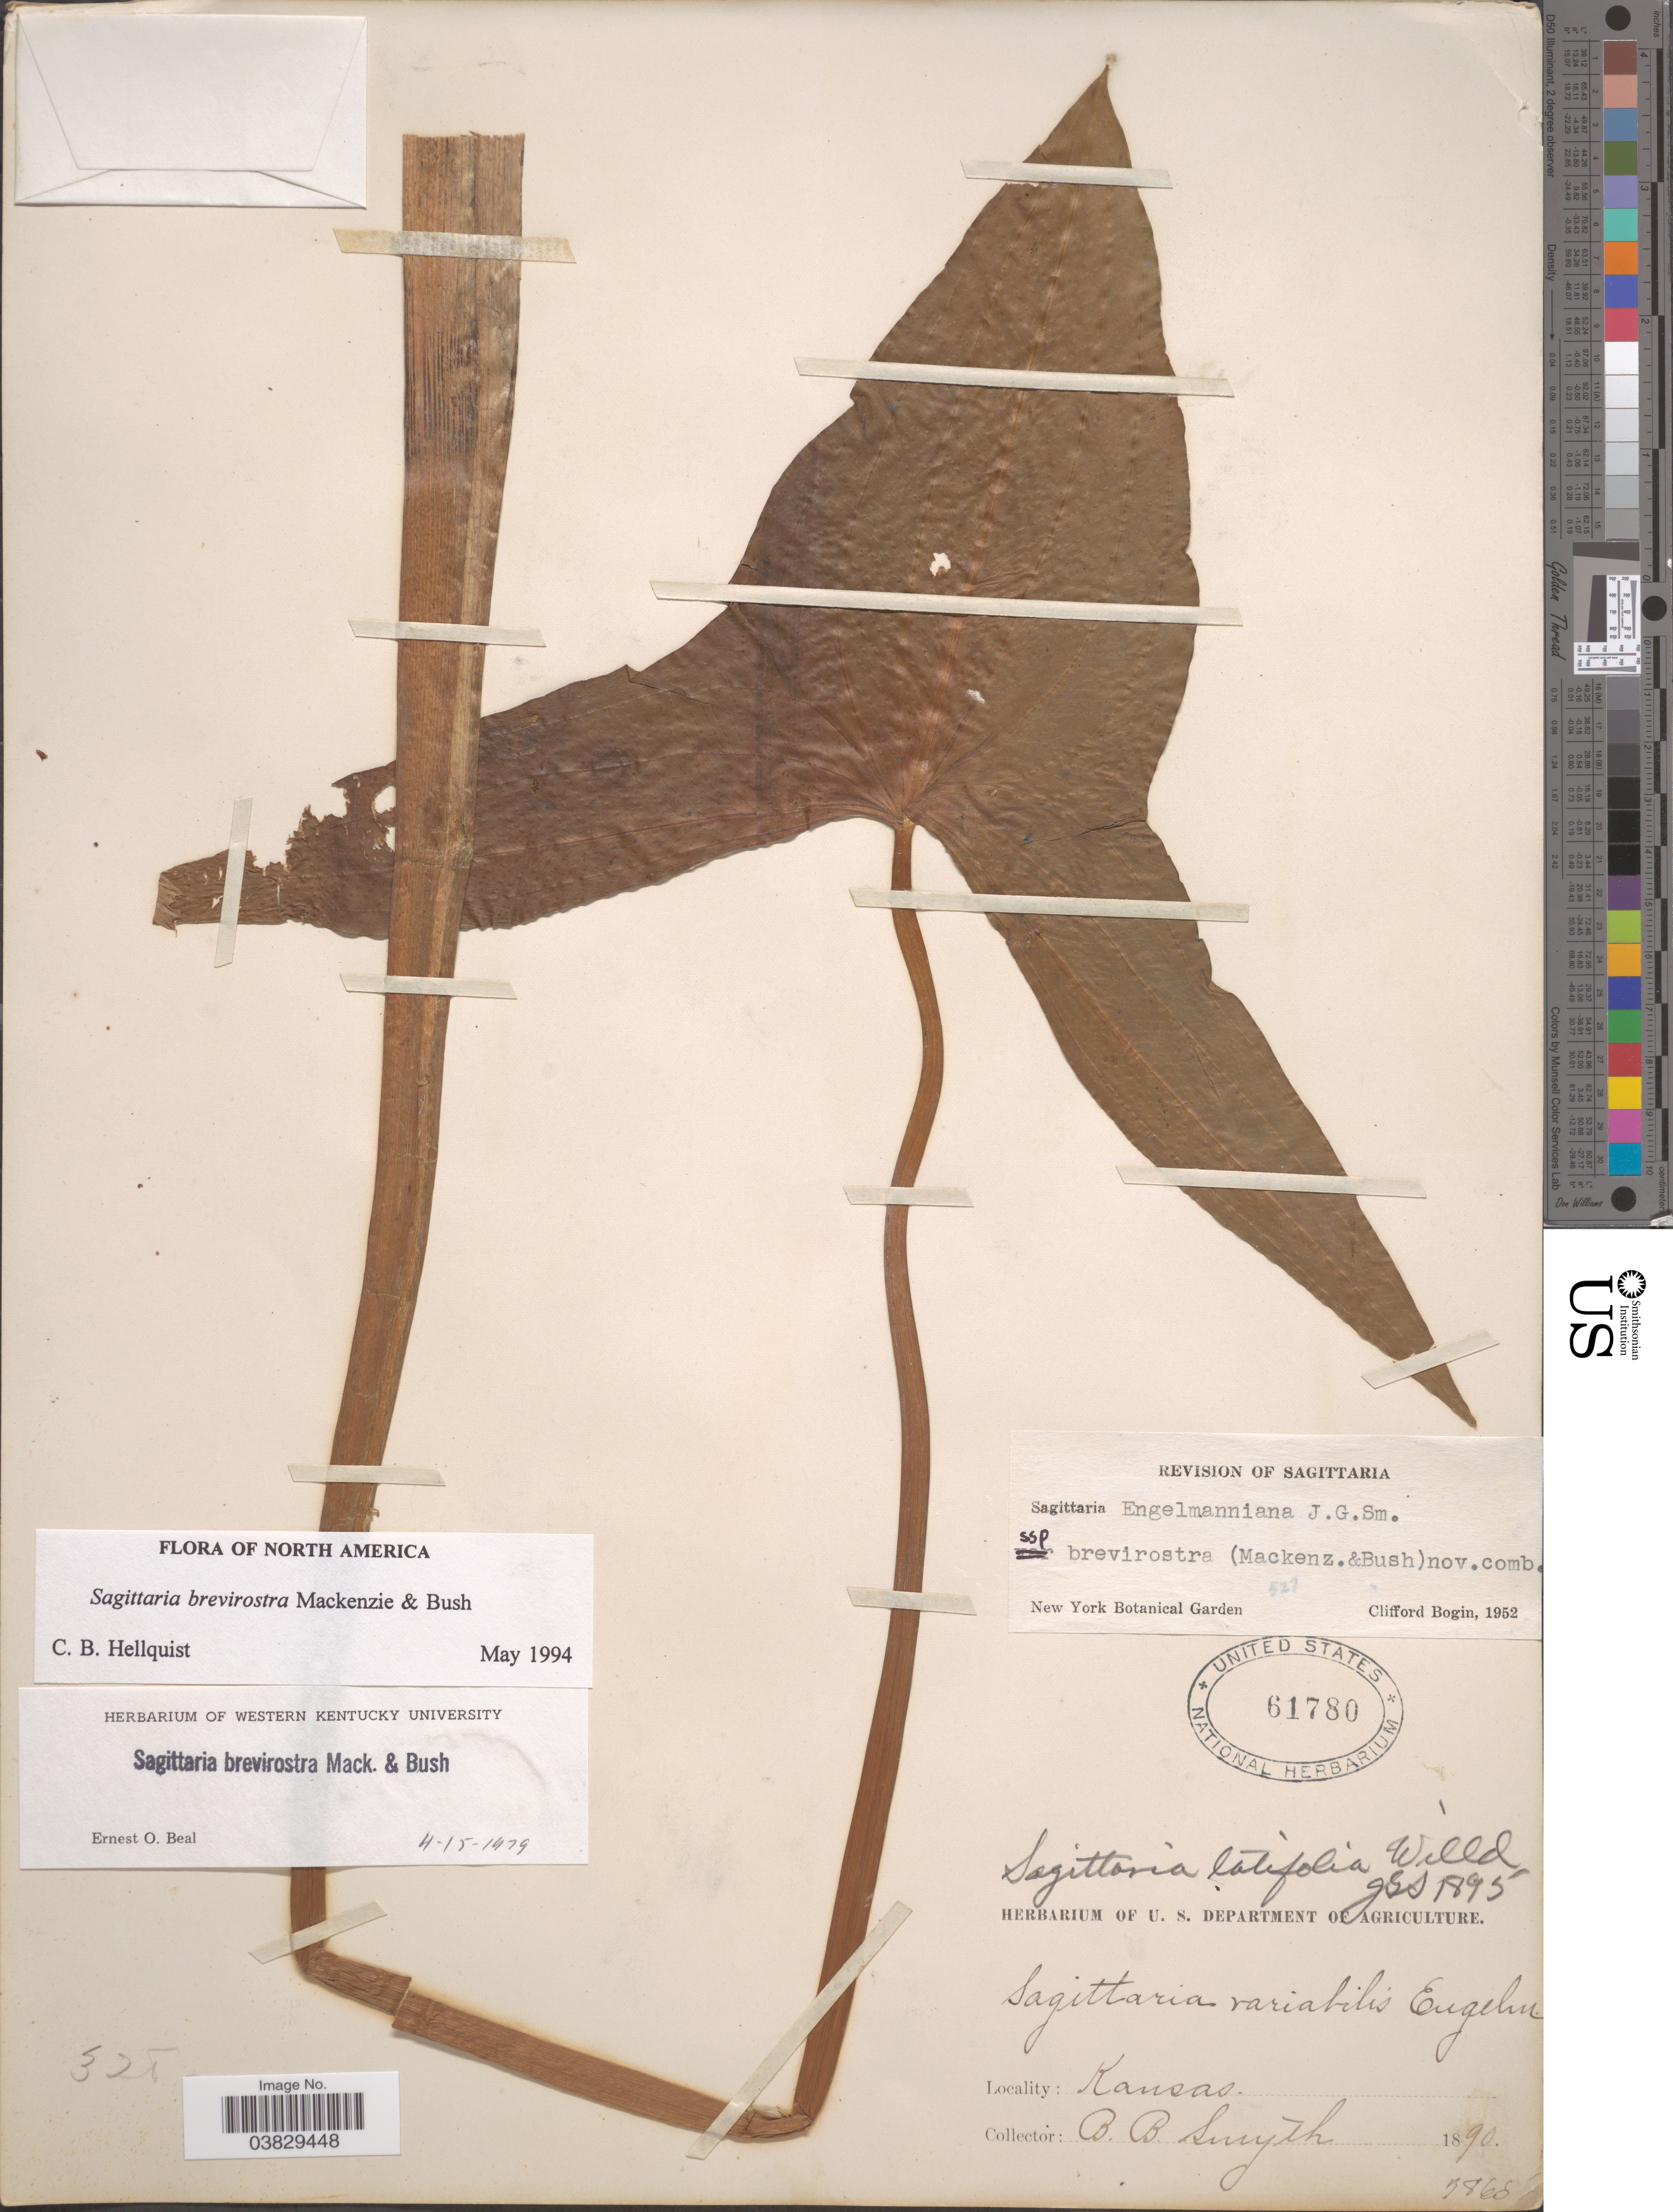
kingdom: Plantae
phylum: Tracheophyta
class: Liliopsida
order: Alismatales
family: Alismataceae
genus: Sagittaria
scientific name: Sagittaria brevirostra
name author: Mack. & Bush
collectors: B. Smyth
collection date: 1890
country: United States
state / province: Kansas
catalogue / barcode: US 61780